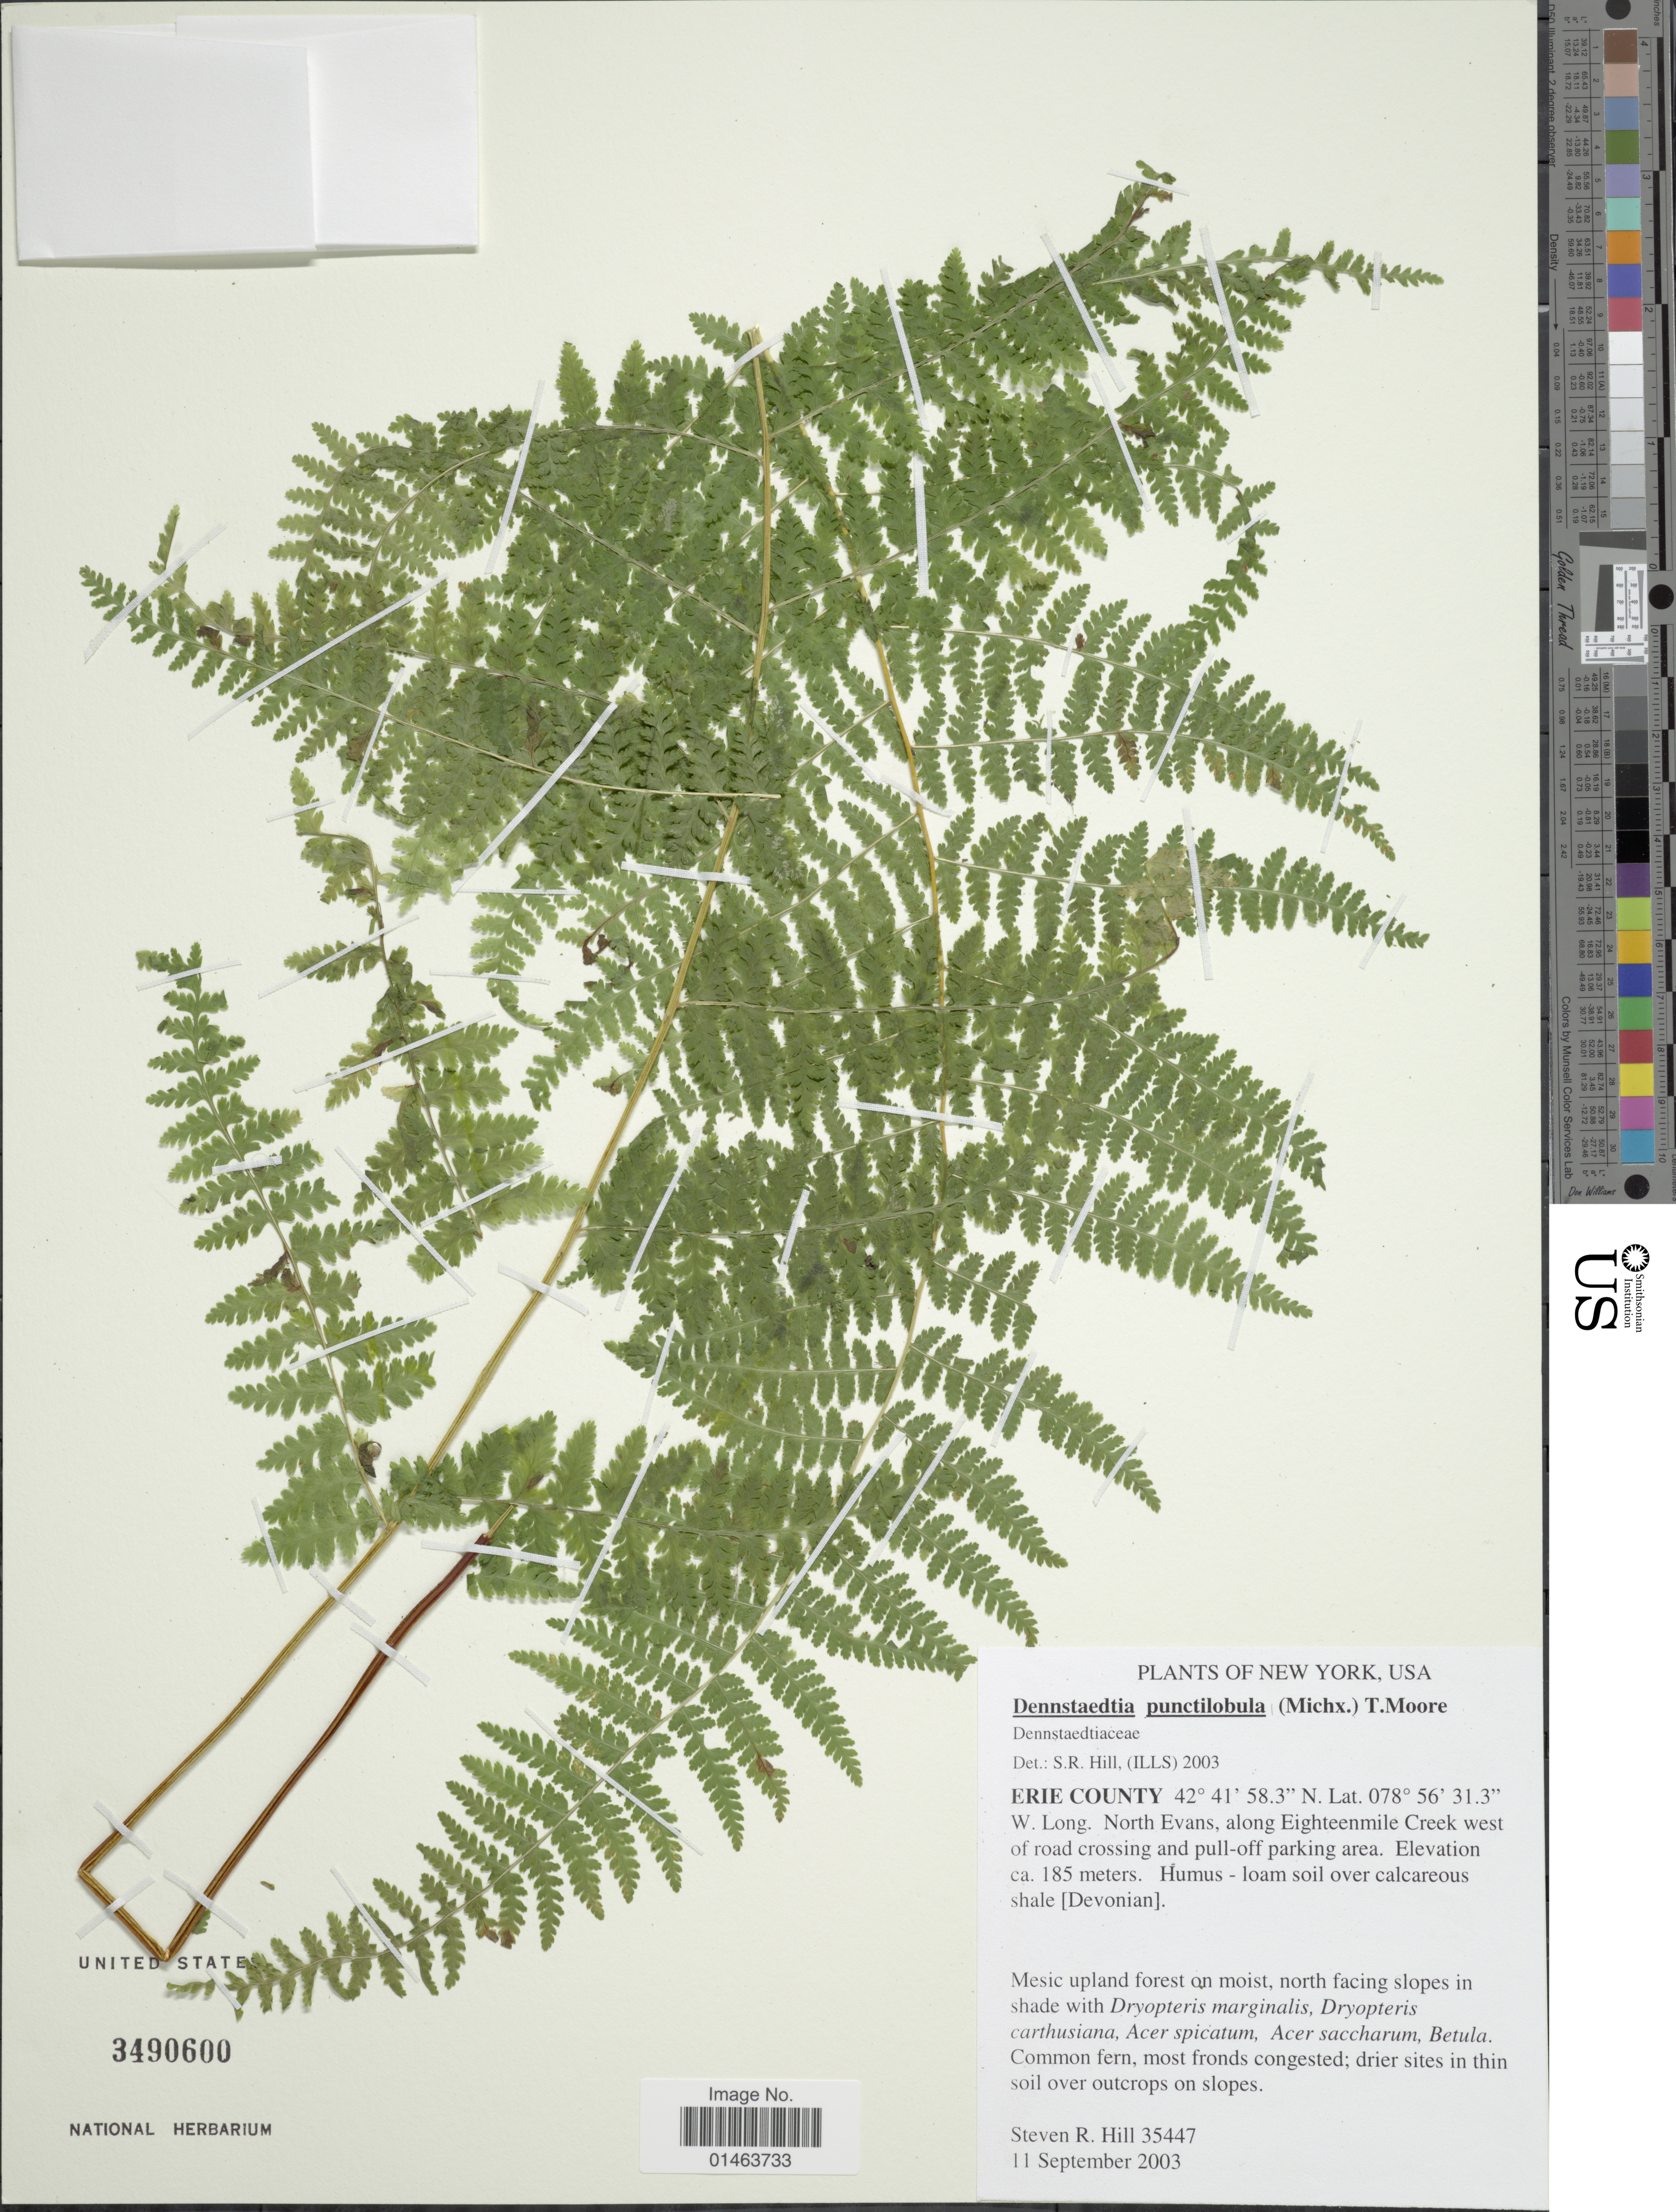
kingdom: Plantae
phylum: Tracheophyta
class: Polypodiopsida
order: Polypodiales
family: Dennstaedtiaceae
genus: Dennstaedtia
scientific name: Dennstaedtia punctilobula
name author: (Michx.) T. Moore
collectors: S. R. Hill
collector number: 35447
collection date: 2003-09-11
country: United States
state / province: New York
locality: Erie County, North Evans, along Eighteenmile Creek west of road crossing and pull-off parking area.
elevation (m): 185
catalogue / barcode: US 3490600